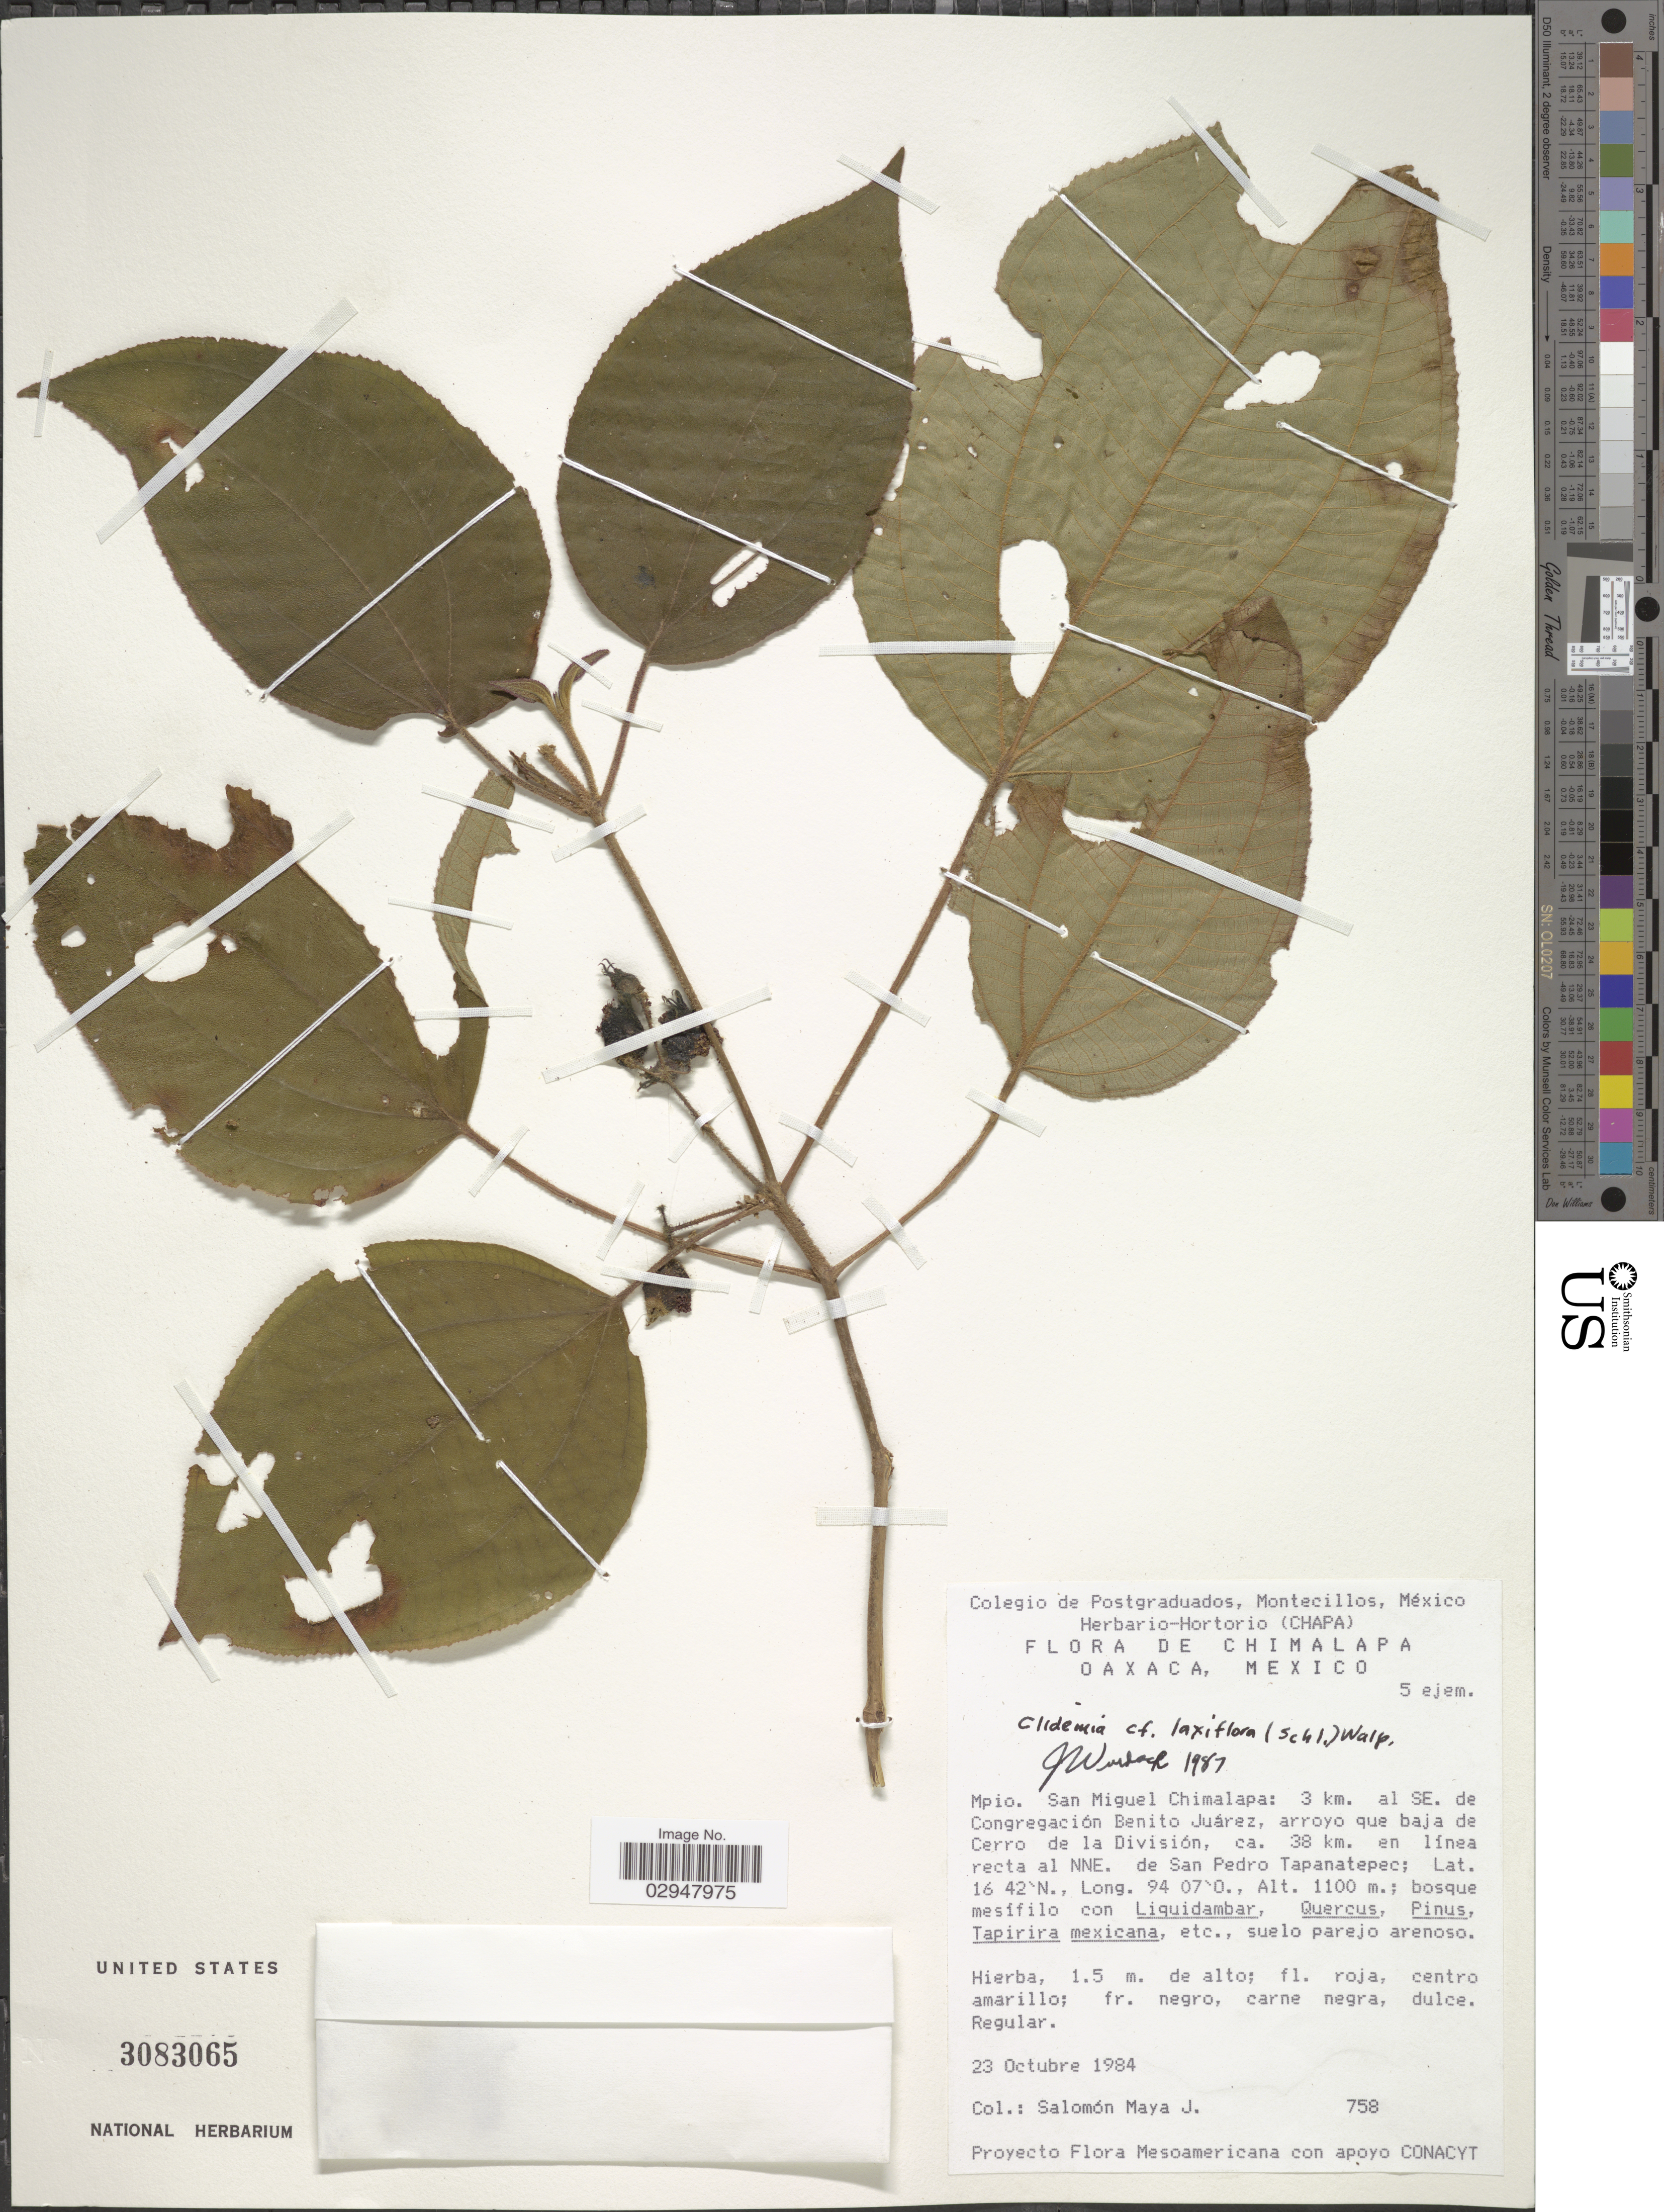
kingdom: Plantae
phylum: Tracheophyta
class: Magnoliopsida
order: Myrtales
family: Melastomataceae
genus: Clidemia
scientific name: Clidemia laxiflora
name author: (Schltdl.) Walp. ex Naudin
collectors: S. Maya J.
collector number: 758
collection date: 1984-10-23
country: Mexico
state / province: Oaxaca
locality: Chimalapa, Mpio. San Miguel Chimalapa, 3 km. al SE. de Congregación Benito Juárez, arroyo que baja de Cerro de la División, ca. 38 km. en línea recta al NNE. de San Pedro Tapanatepec.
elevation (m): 1100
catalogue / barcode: US 3083065